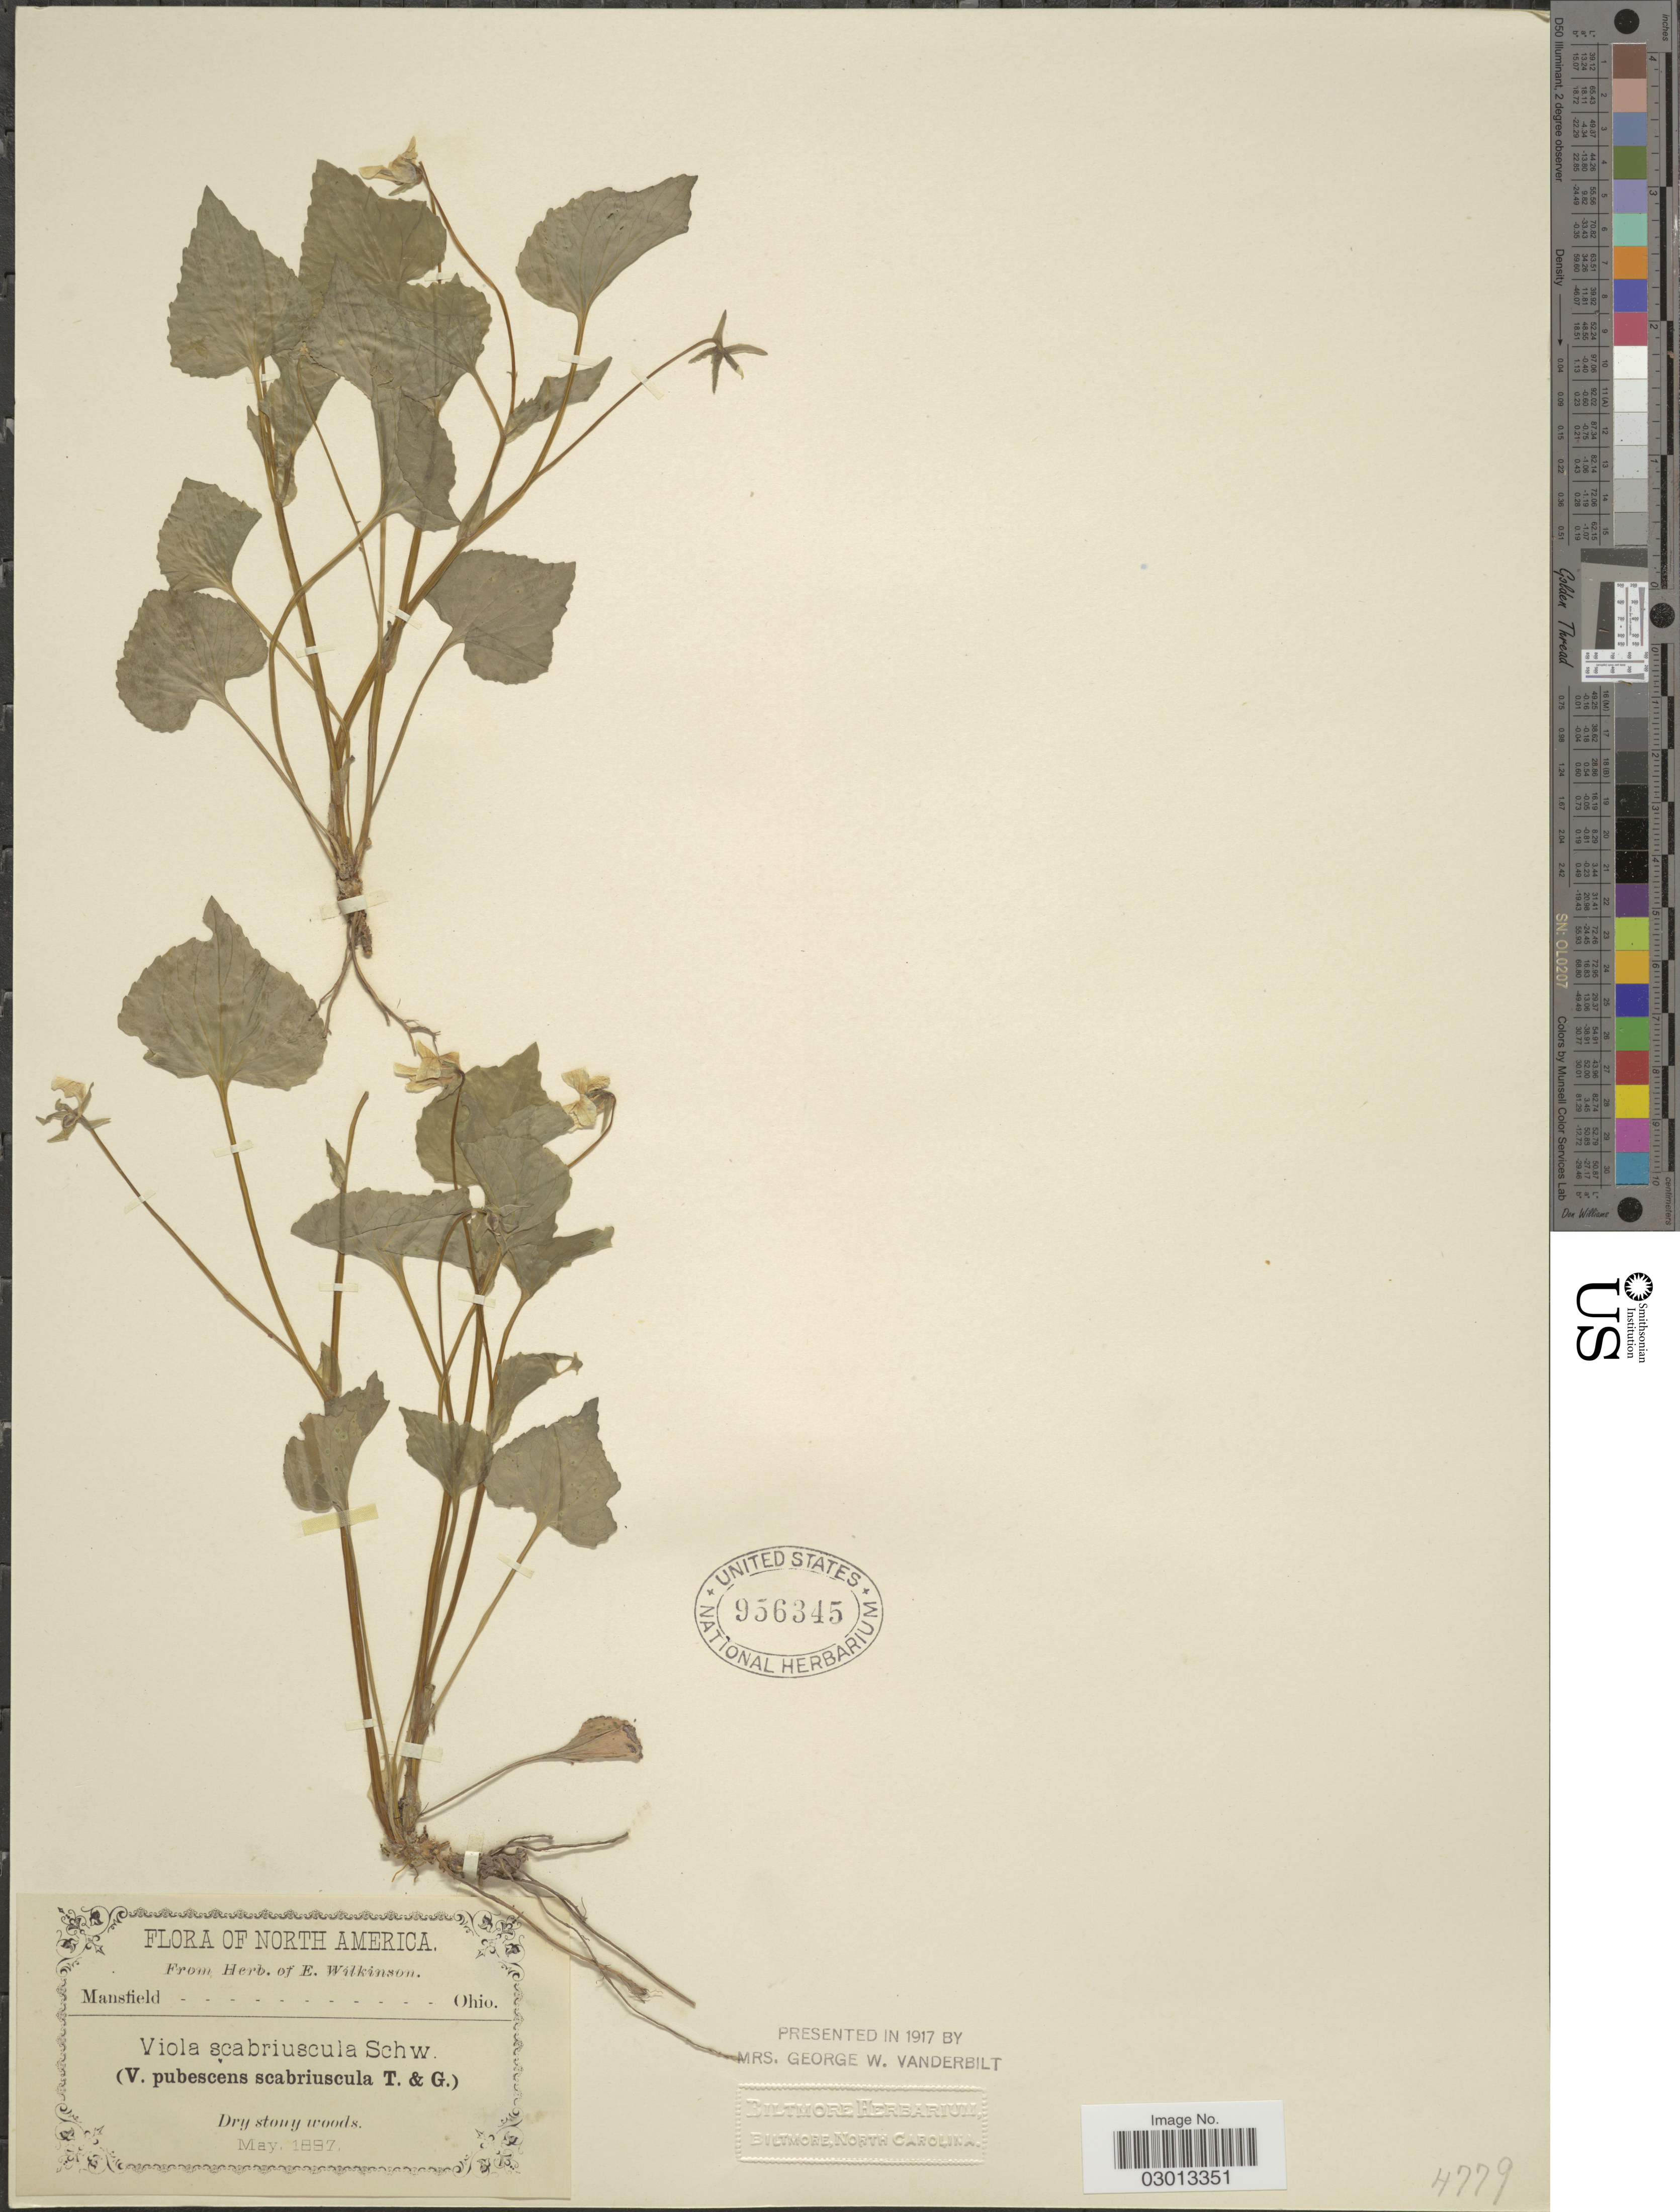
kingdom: Plantae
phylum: Tracheophyta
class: Magnoliopsida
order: Malpighiales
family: Violaceae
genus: Viola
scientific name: Viola pensylvanica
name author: Michx.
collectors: ex herb. E. Wilkinson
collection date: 1897-05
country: United States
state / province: Ohio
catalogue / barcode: US 956345